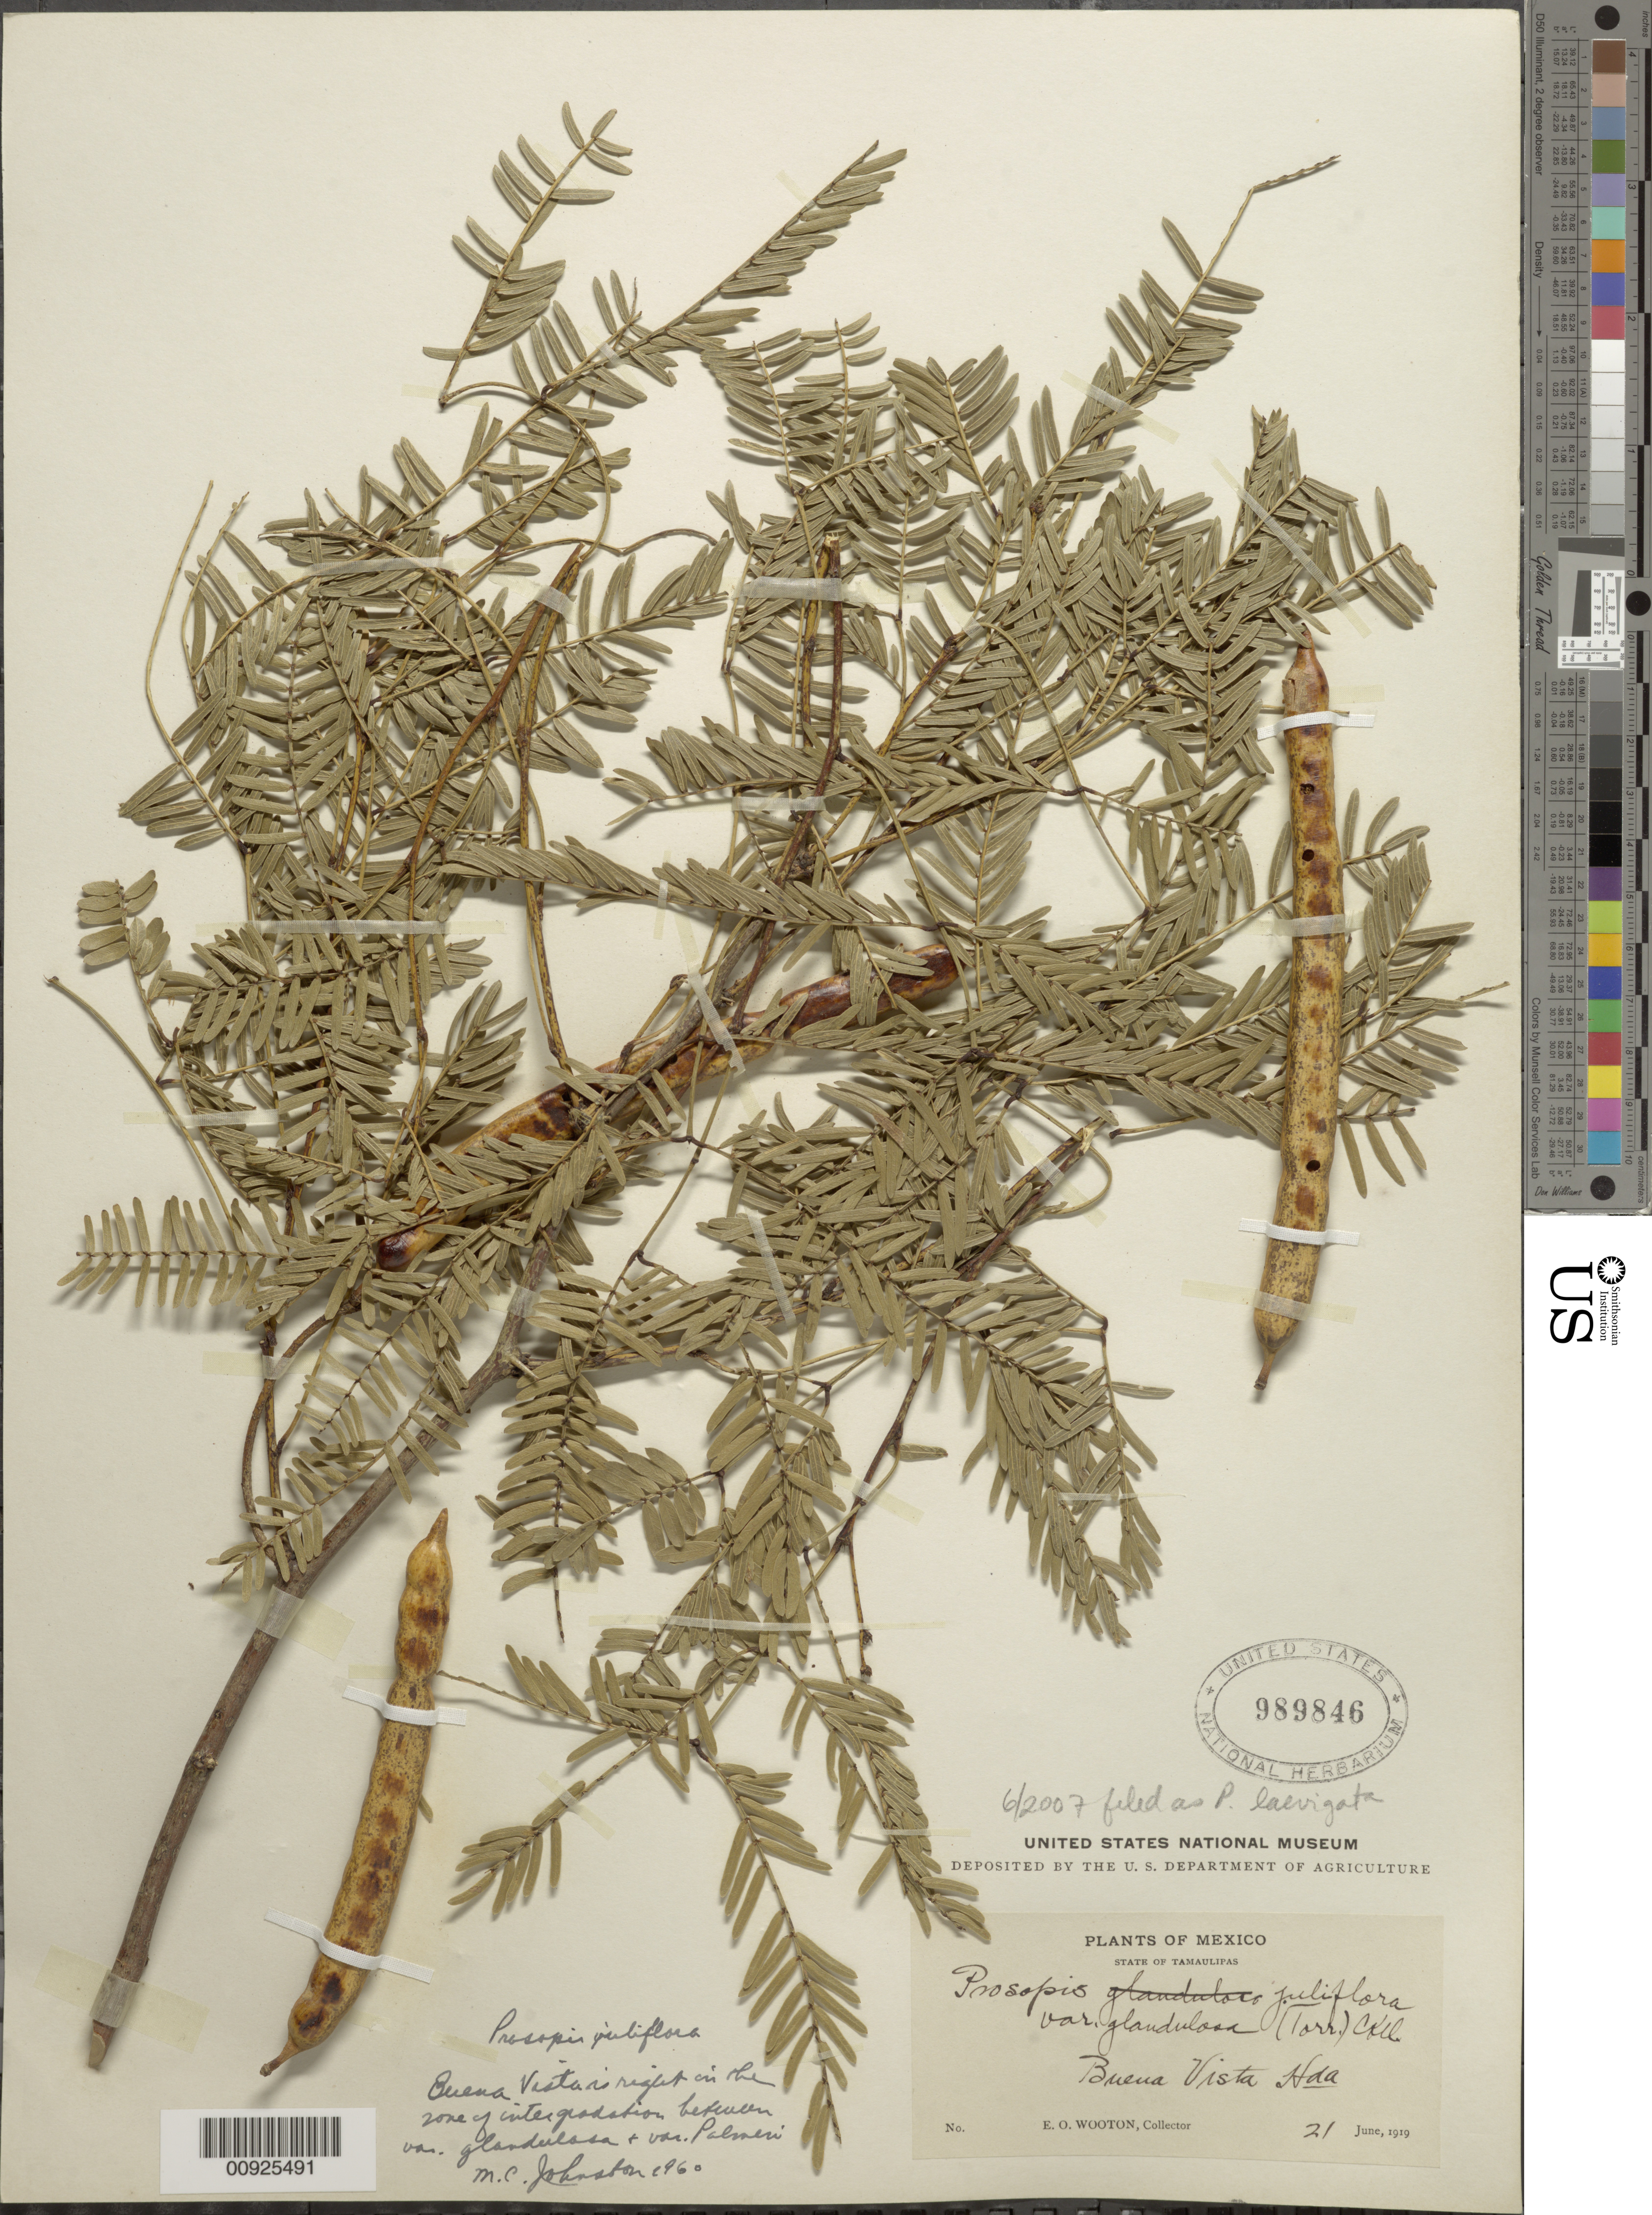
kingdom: Plantae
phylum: Tracheophyta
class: Magnoliopsida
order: Fabales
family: Fabaceae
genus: Neltuma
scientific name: Neltuma laevigata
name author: (Humb. & Bonpl. ex Willd.) Britton & Rose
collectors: E. O. Wooton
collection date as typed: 21 Jun 1919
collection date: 1919-06-21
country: Mexico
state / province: Tamaulipas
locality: Buena Vista Hacienda, State of Tamaulipas.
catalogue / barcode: US 989846